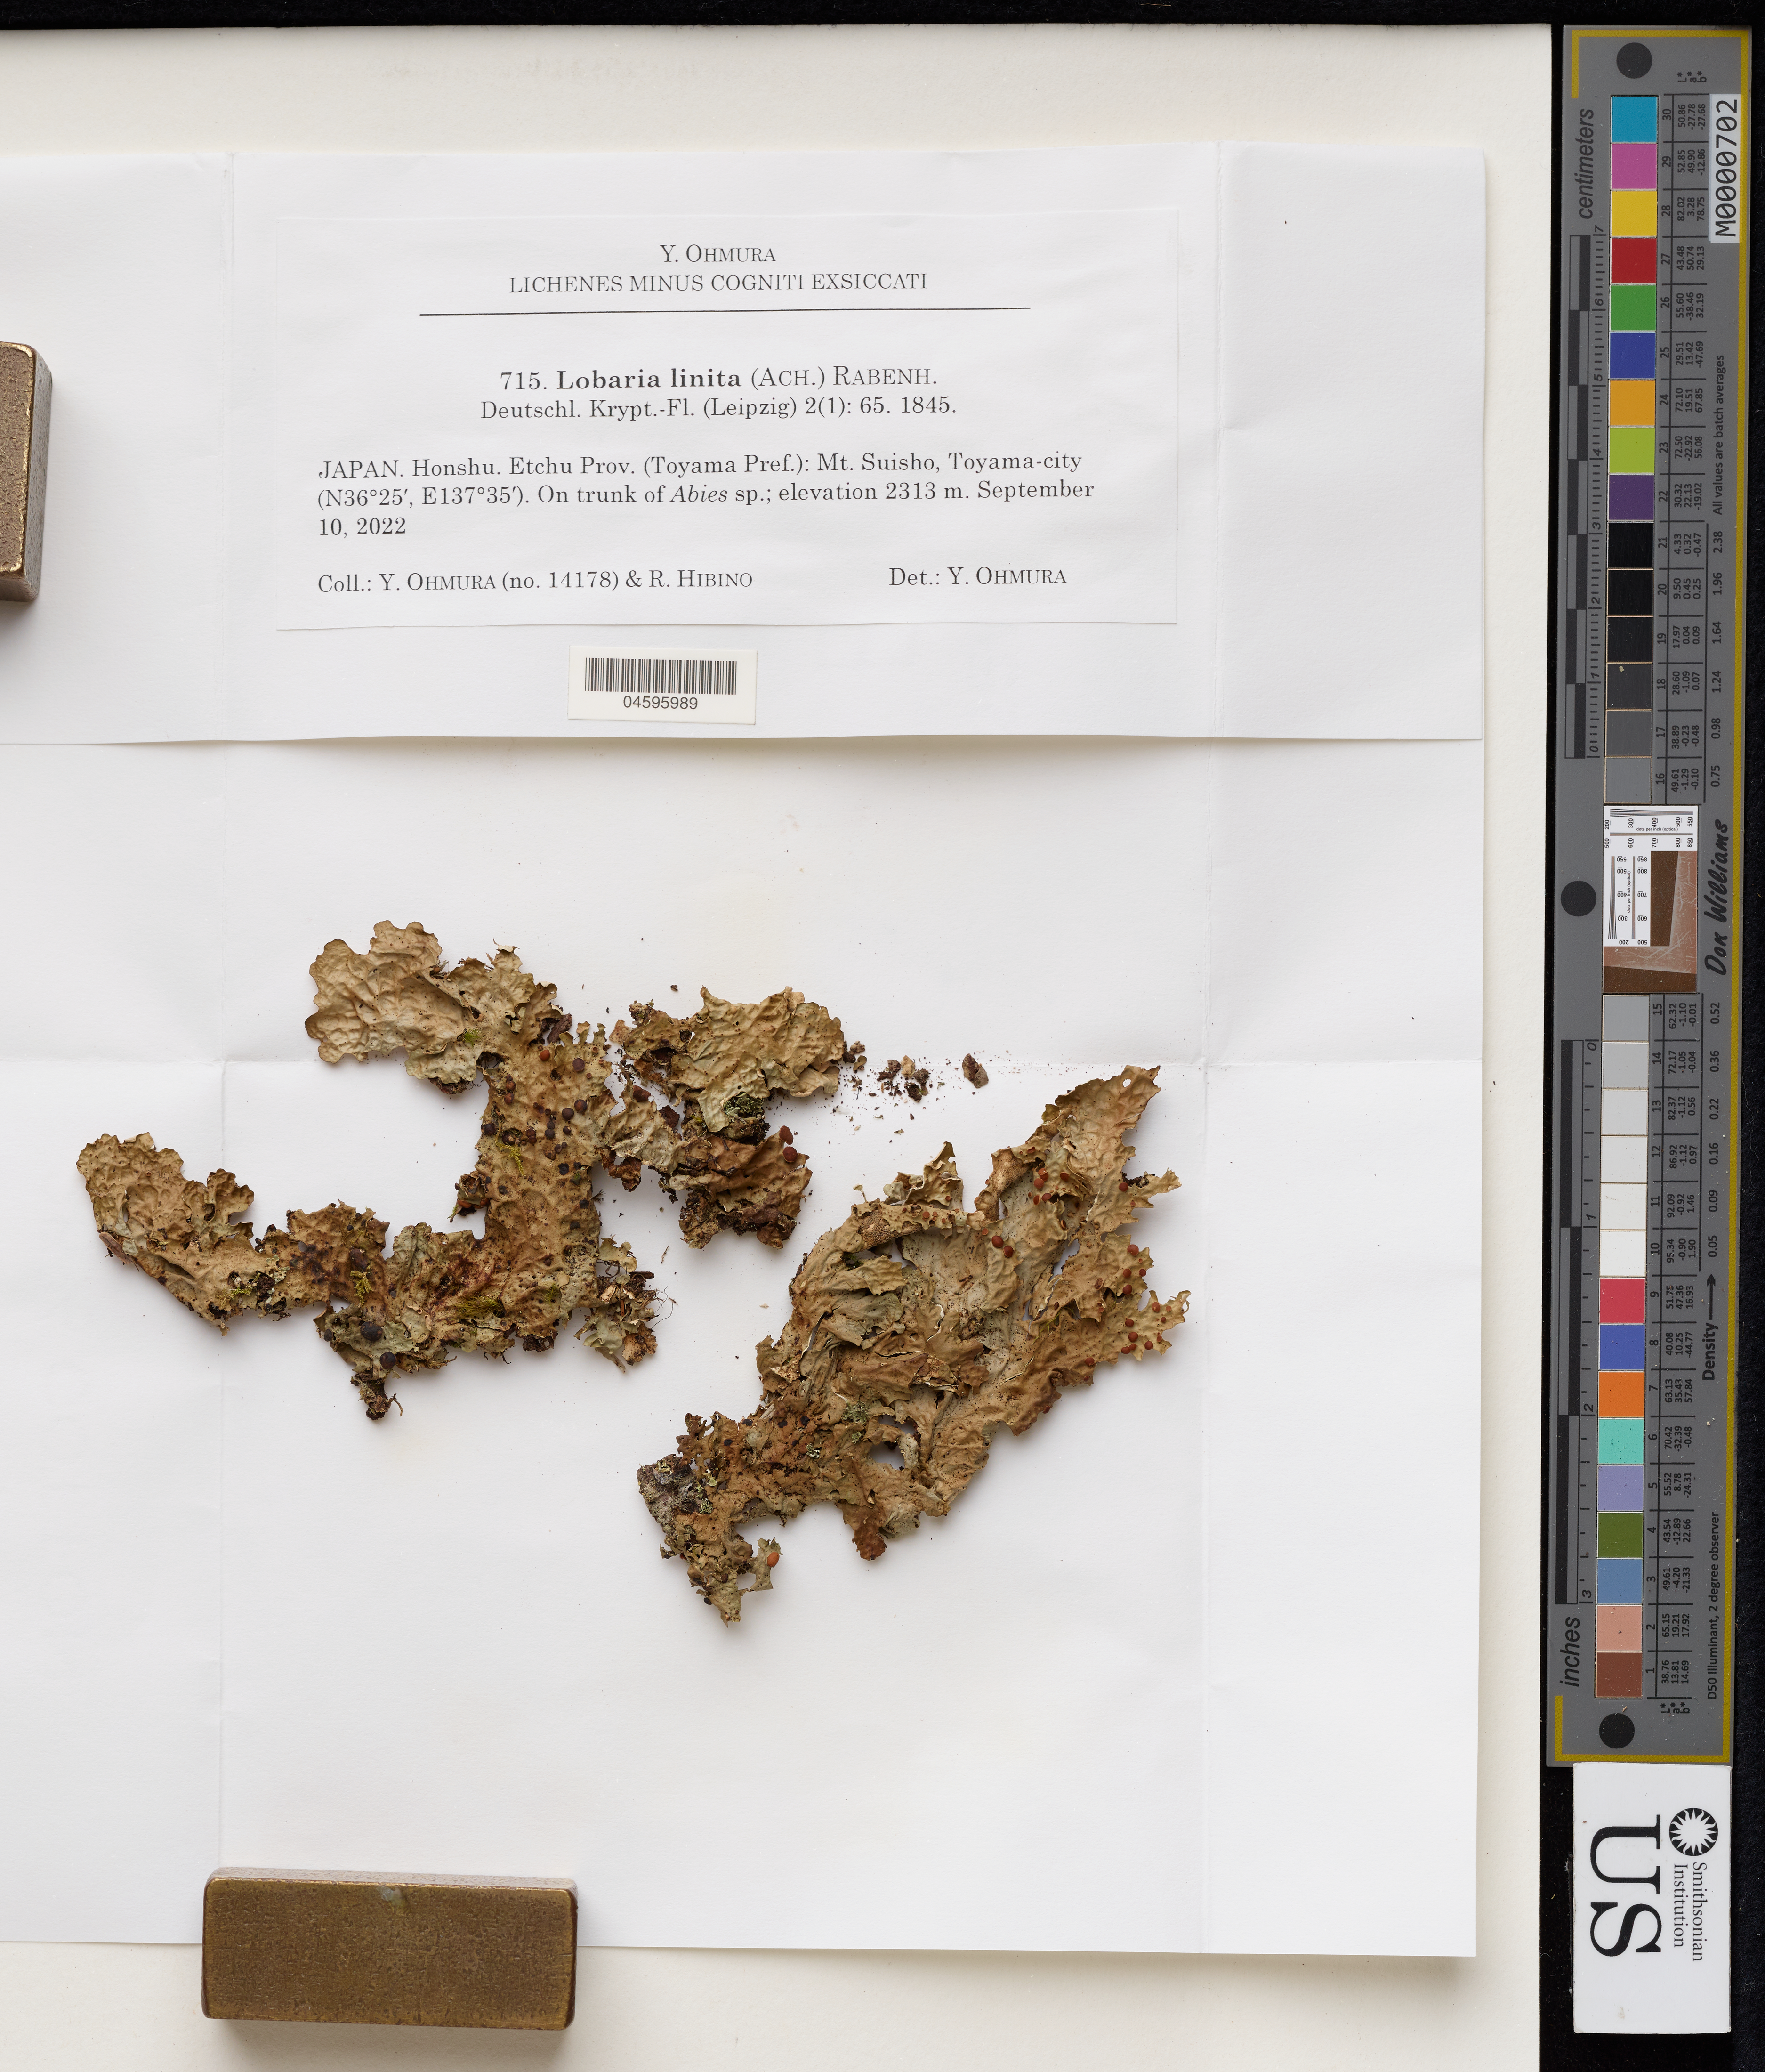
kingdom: Fungi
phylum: Ascomycota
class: Lecanoromycetes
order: Peltigerales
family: Lobariaceae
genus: Lobaria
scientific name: Lobaria linita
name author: (Ach.) Rabenh.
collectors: Y. Ohmura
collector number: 14178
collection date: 2022-09-10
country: Japan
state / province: Toyama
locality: Honshu. Etchu Prov.: Mt. Suisho, Toyama-city.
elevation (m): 2313